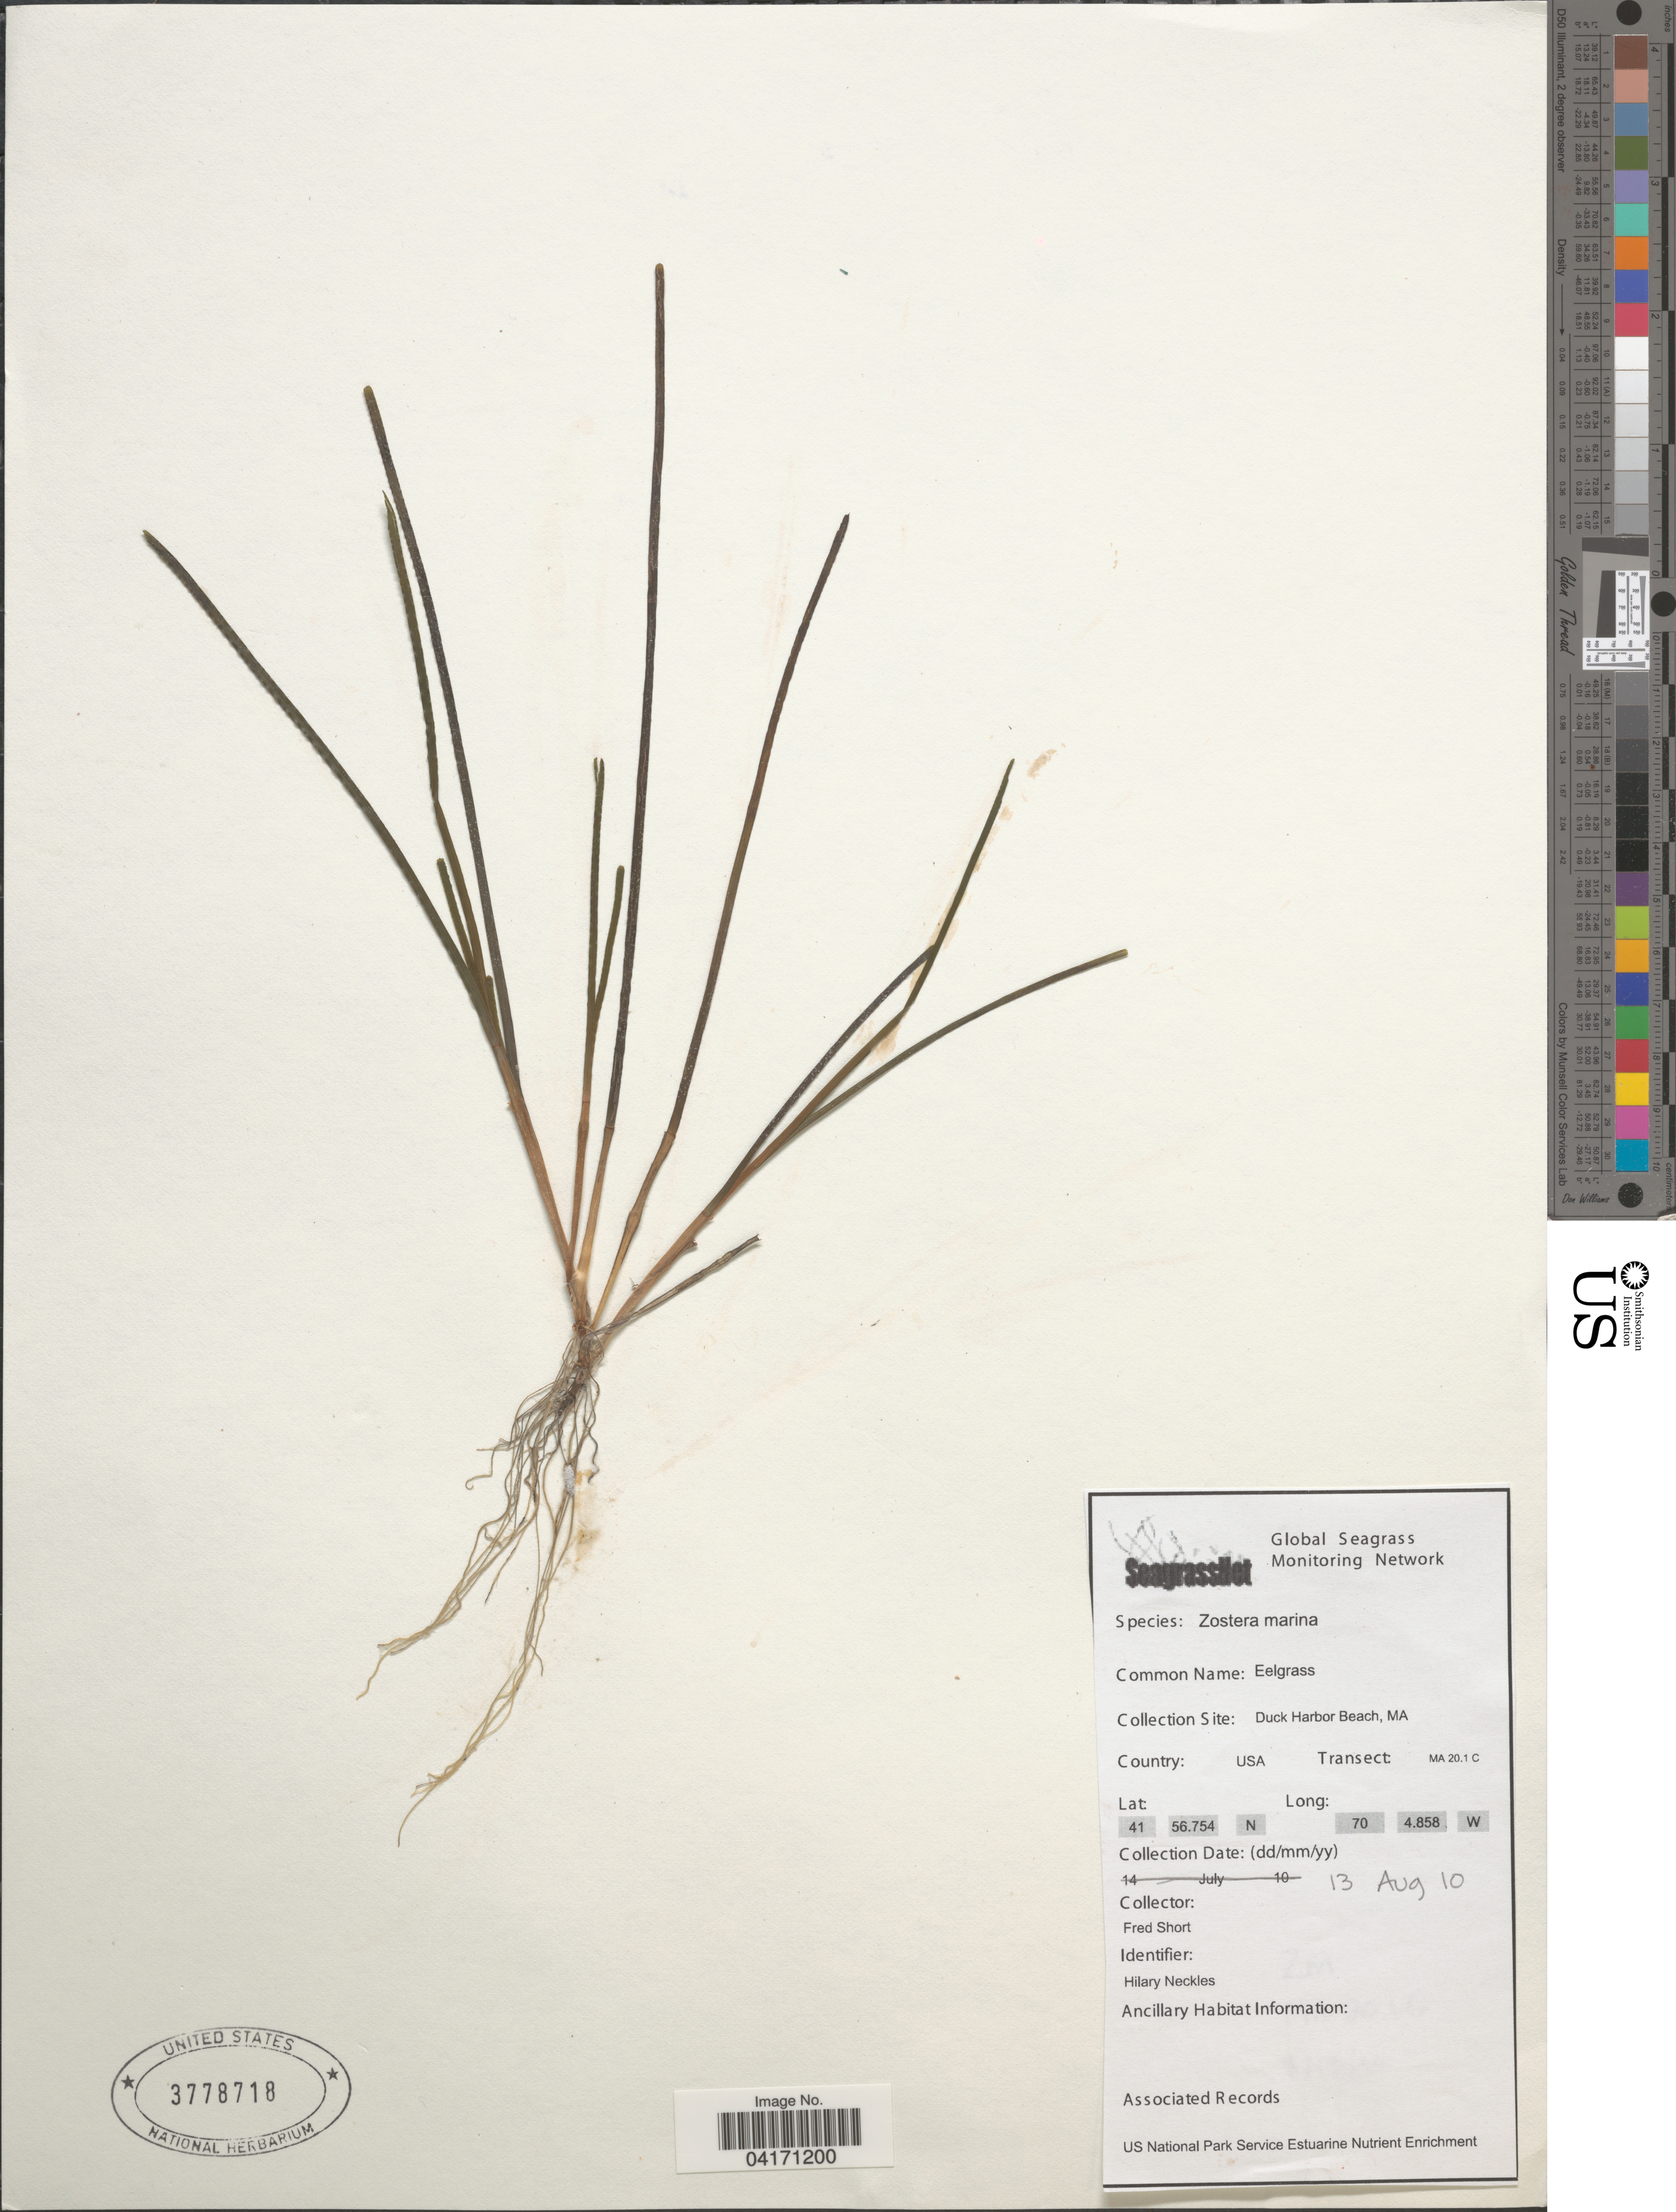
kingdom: Plantae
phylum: Tracheophyta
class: Liliopsida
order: Alismatales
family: Zosteraceae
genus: Zostera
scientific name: Zostera marina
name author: L.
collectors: F. Short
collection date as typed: Transcribed d/m/y: 13/8/10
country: United States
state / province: Massachusetts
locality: Duck Harbor Beach. Transect: MA 20.1 C.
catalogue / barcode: US 3778718